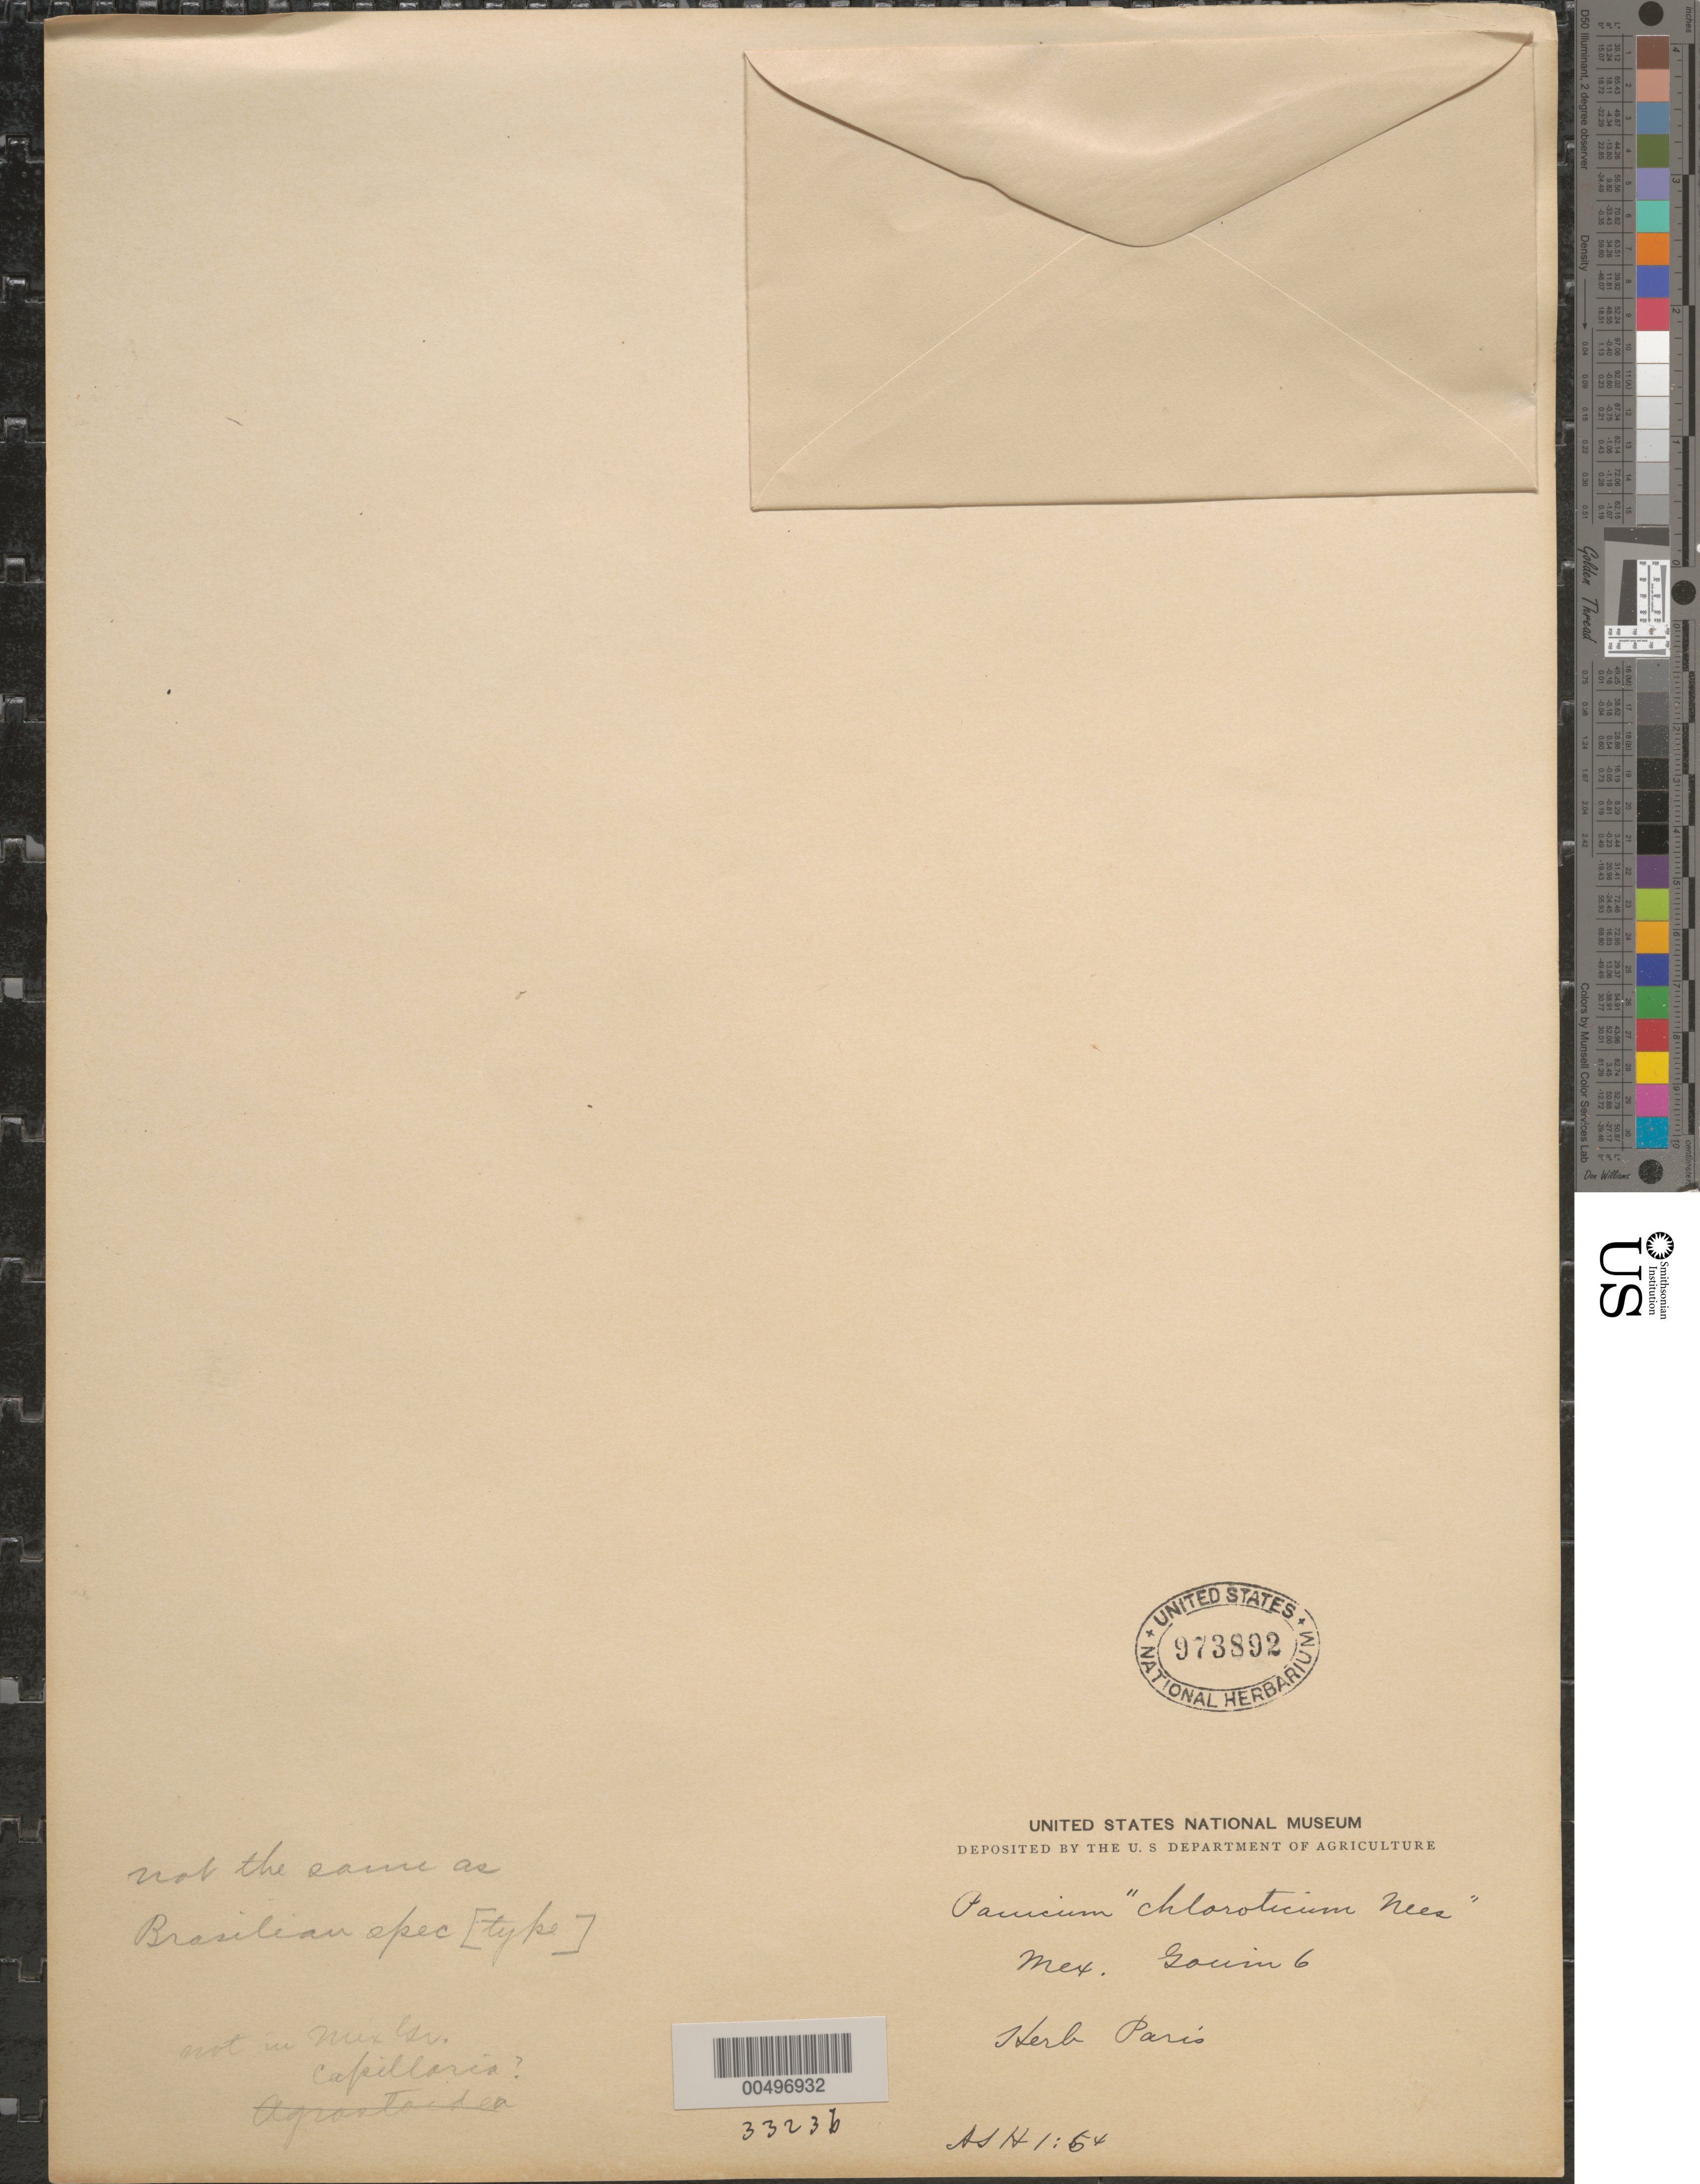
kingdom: Plantae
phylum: Tracheophyta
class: Liliopsida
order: Poales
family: Poaceae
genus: Panicum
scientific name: Panicum sp.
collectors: F. M. G. Gouin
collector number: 6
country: Mexico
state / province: Durango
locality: San Ramon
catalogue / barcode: US 973892